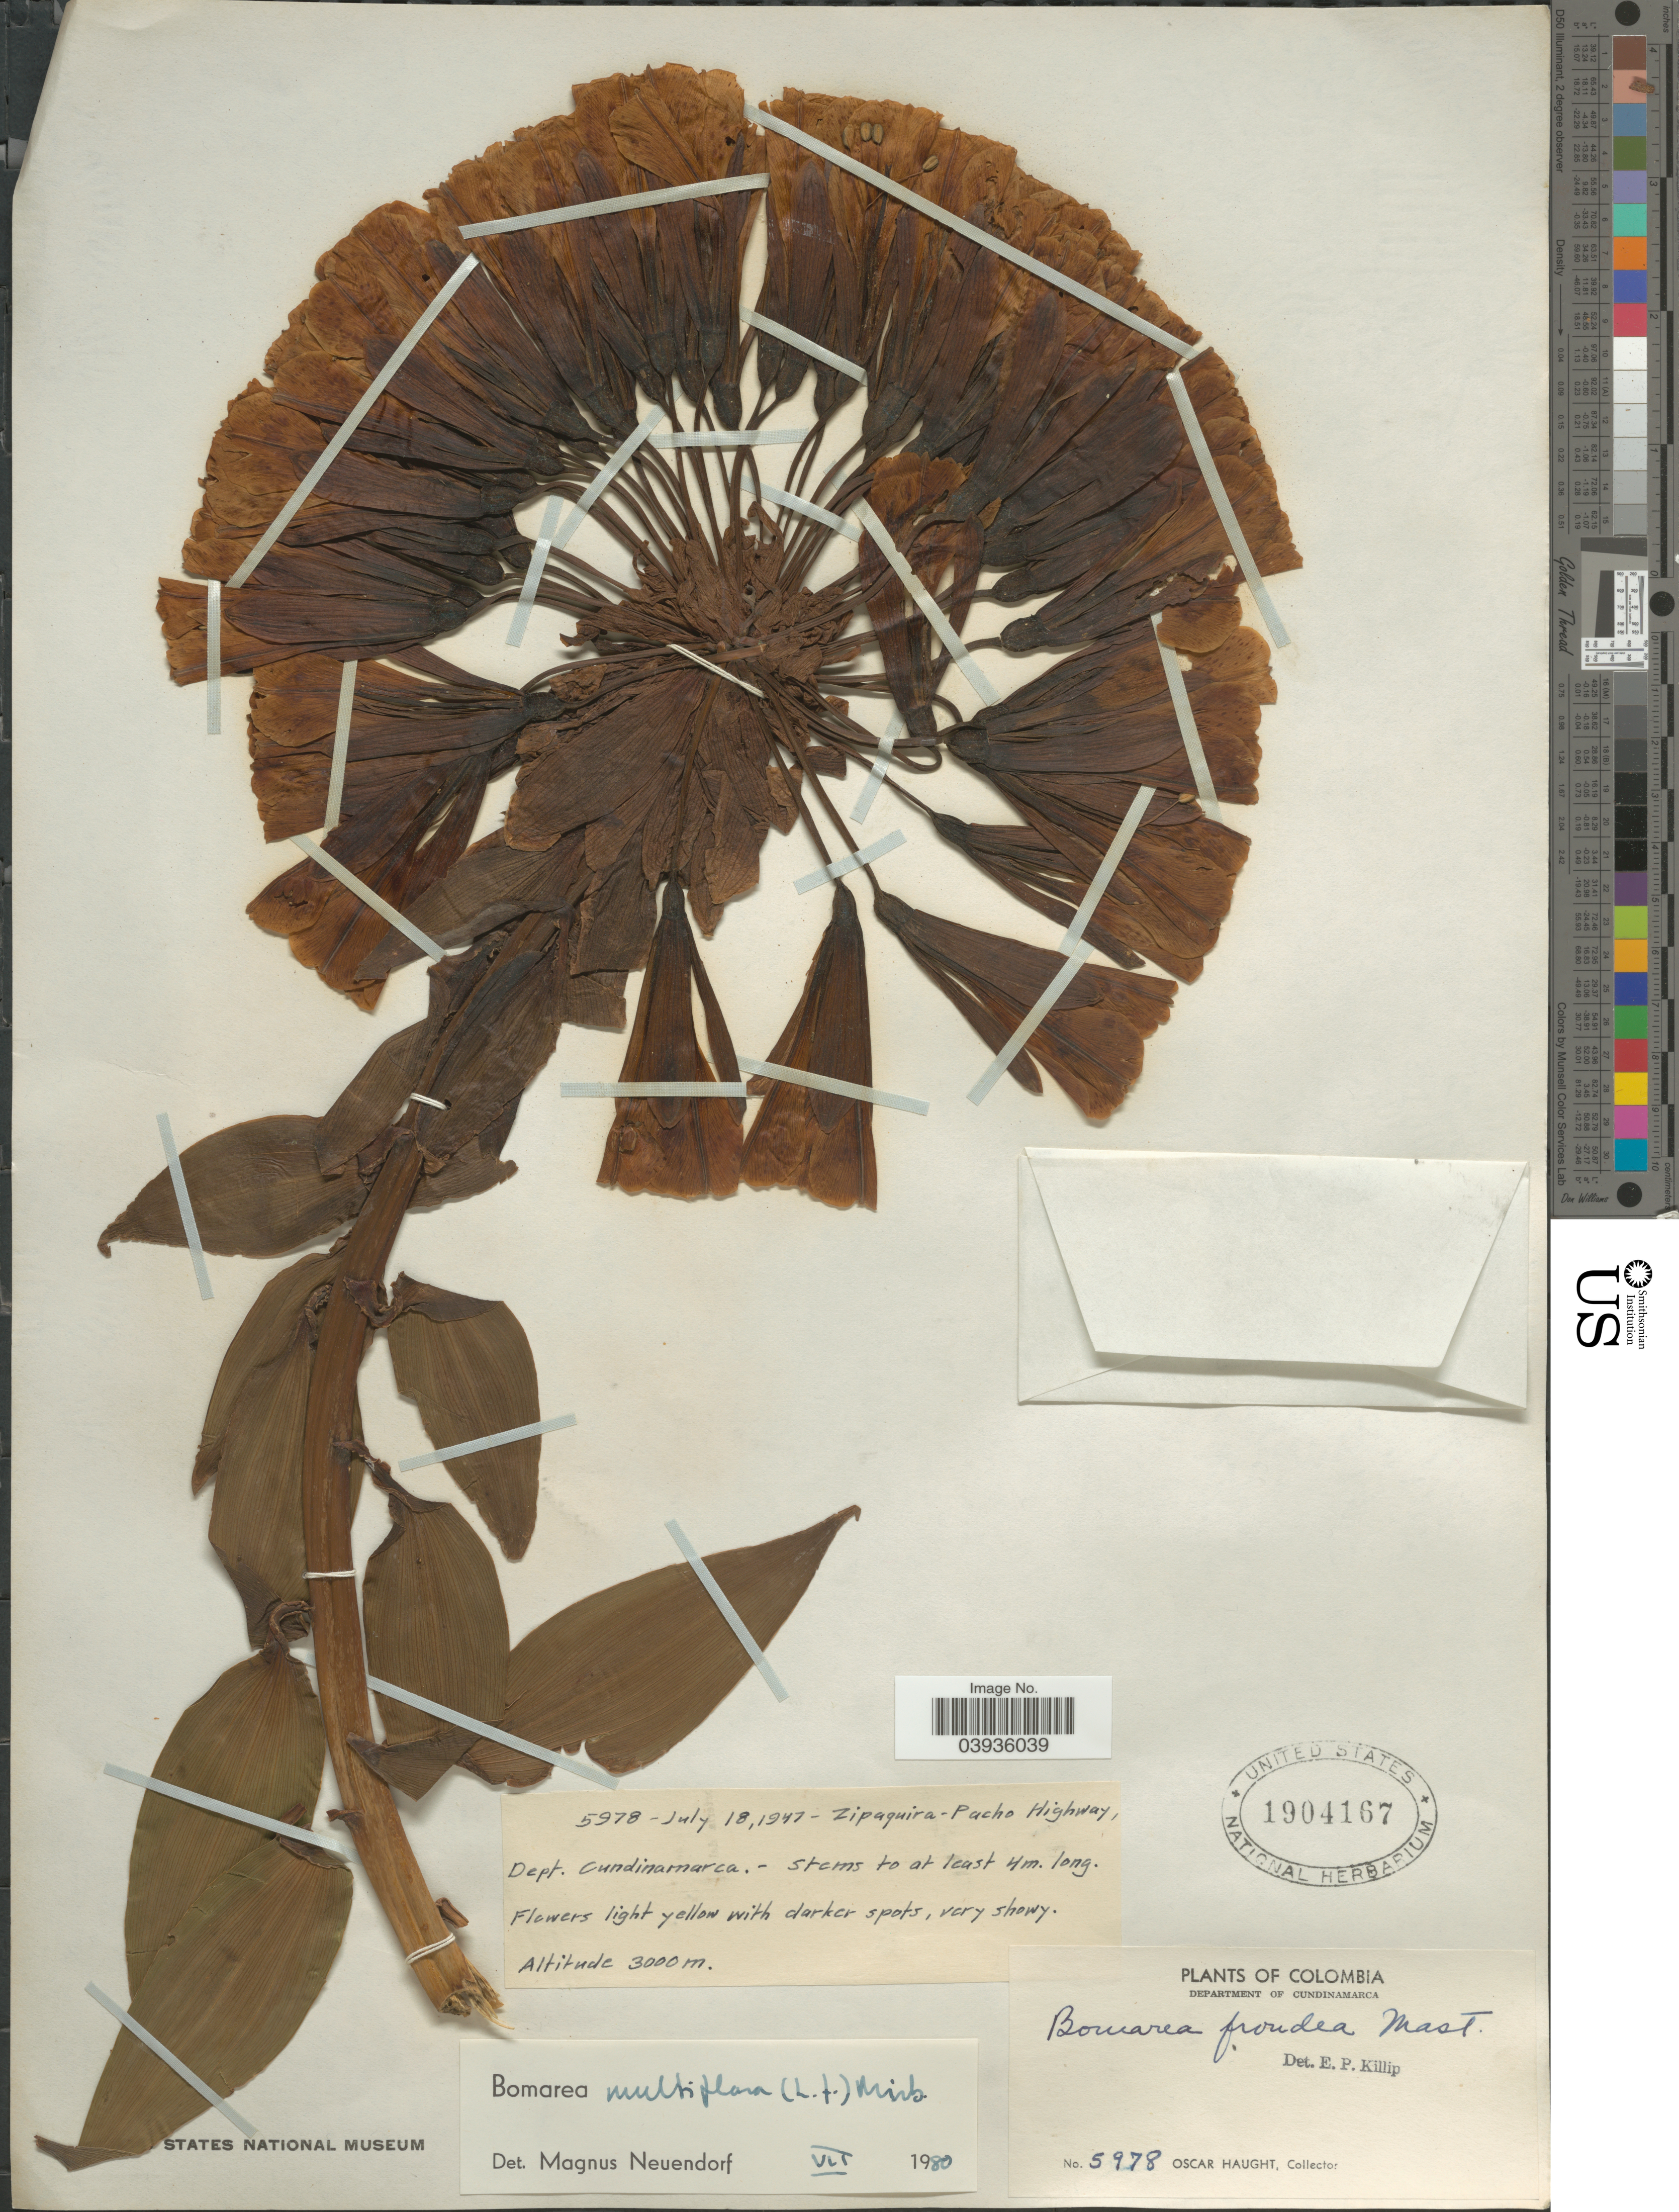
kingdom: Plantae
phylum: Tracheophyta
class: Liliopsida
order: Liliales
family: Alstroemeriaceae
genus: Bomarea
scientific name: Bomarea multiflora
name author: (L. f.) Mirb.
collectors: O. L. Haught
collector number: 5978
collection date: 1947-07-18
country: Colombia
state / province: Cundinamarca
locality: Department of Cundinamarca. Zipaquira-Pacho Highway.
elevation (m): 3000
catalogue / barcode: US 1904167